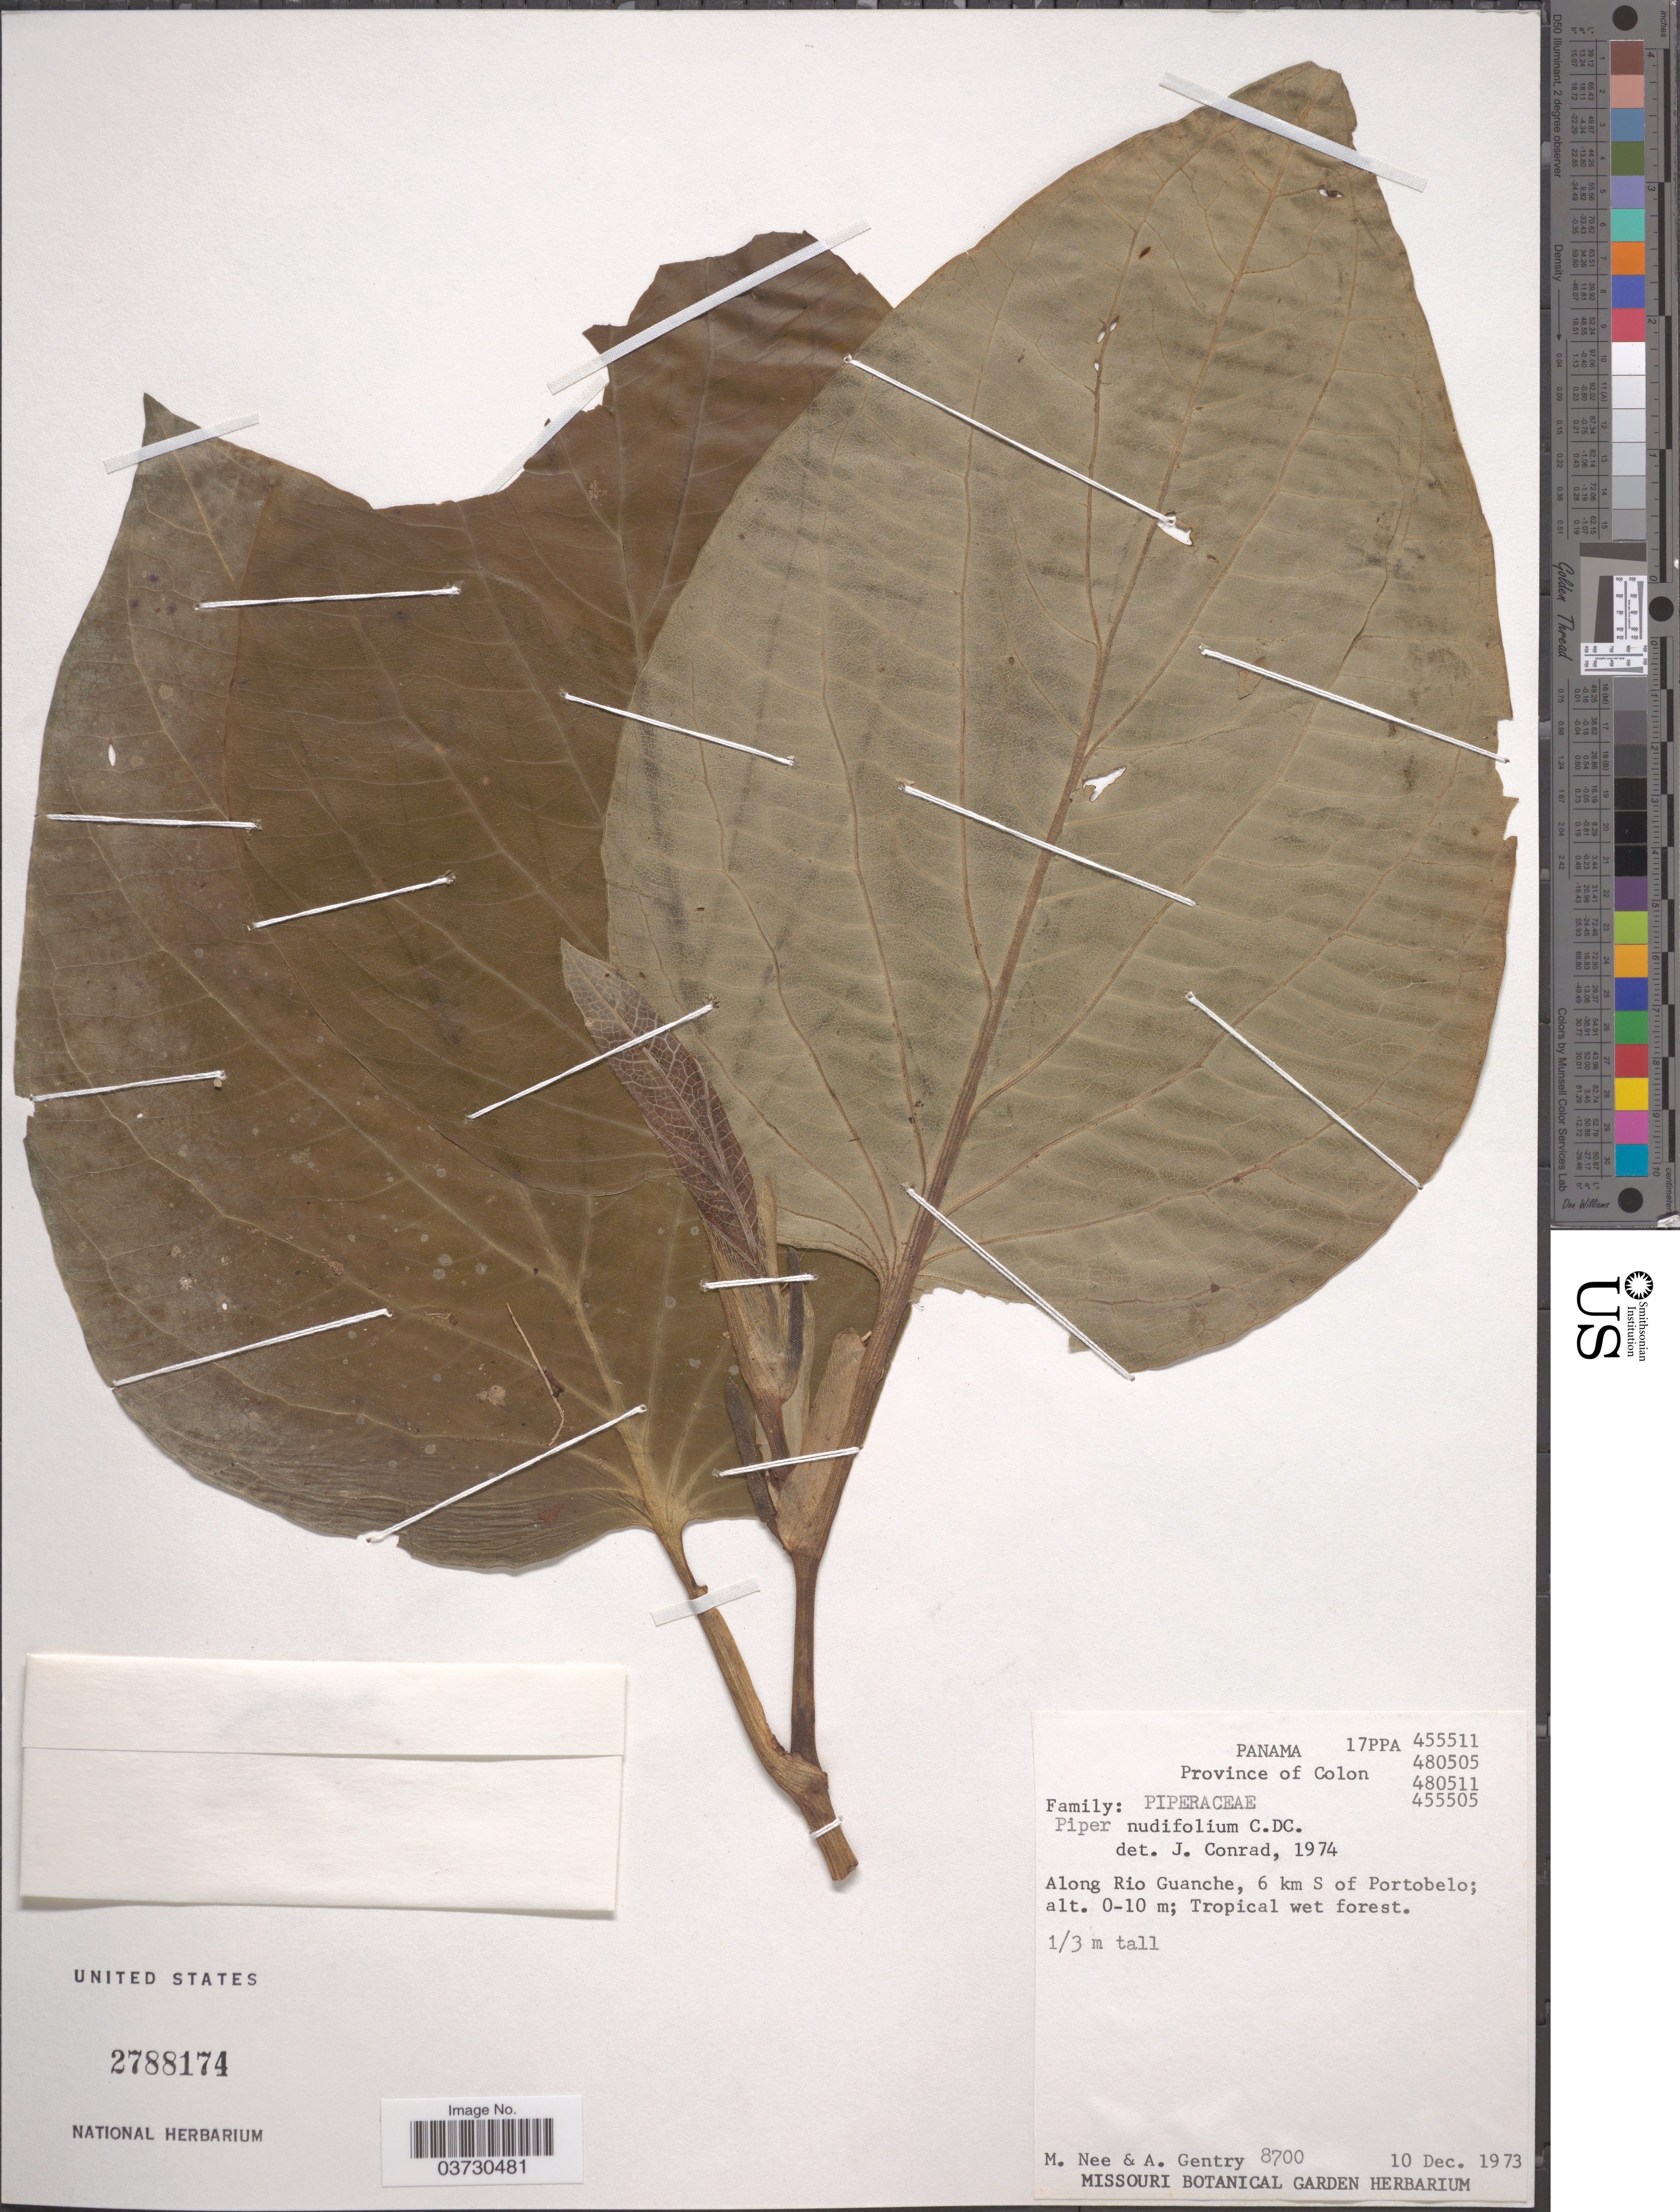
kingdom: Plantae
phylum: Tracheophyta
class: Magnoliopsida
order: Piperales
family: Piperaceae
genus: Piper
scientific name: Piper nudifolium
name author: C. DC.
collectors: M. Nee & A. H. Gentry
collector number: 8700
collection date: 1973-12-10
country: Panama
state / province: Colón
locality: Along Rio Guanche, 6 km S of Portobelo. Tropical wet forest.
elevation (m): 0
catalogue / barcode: US 2788174